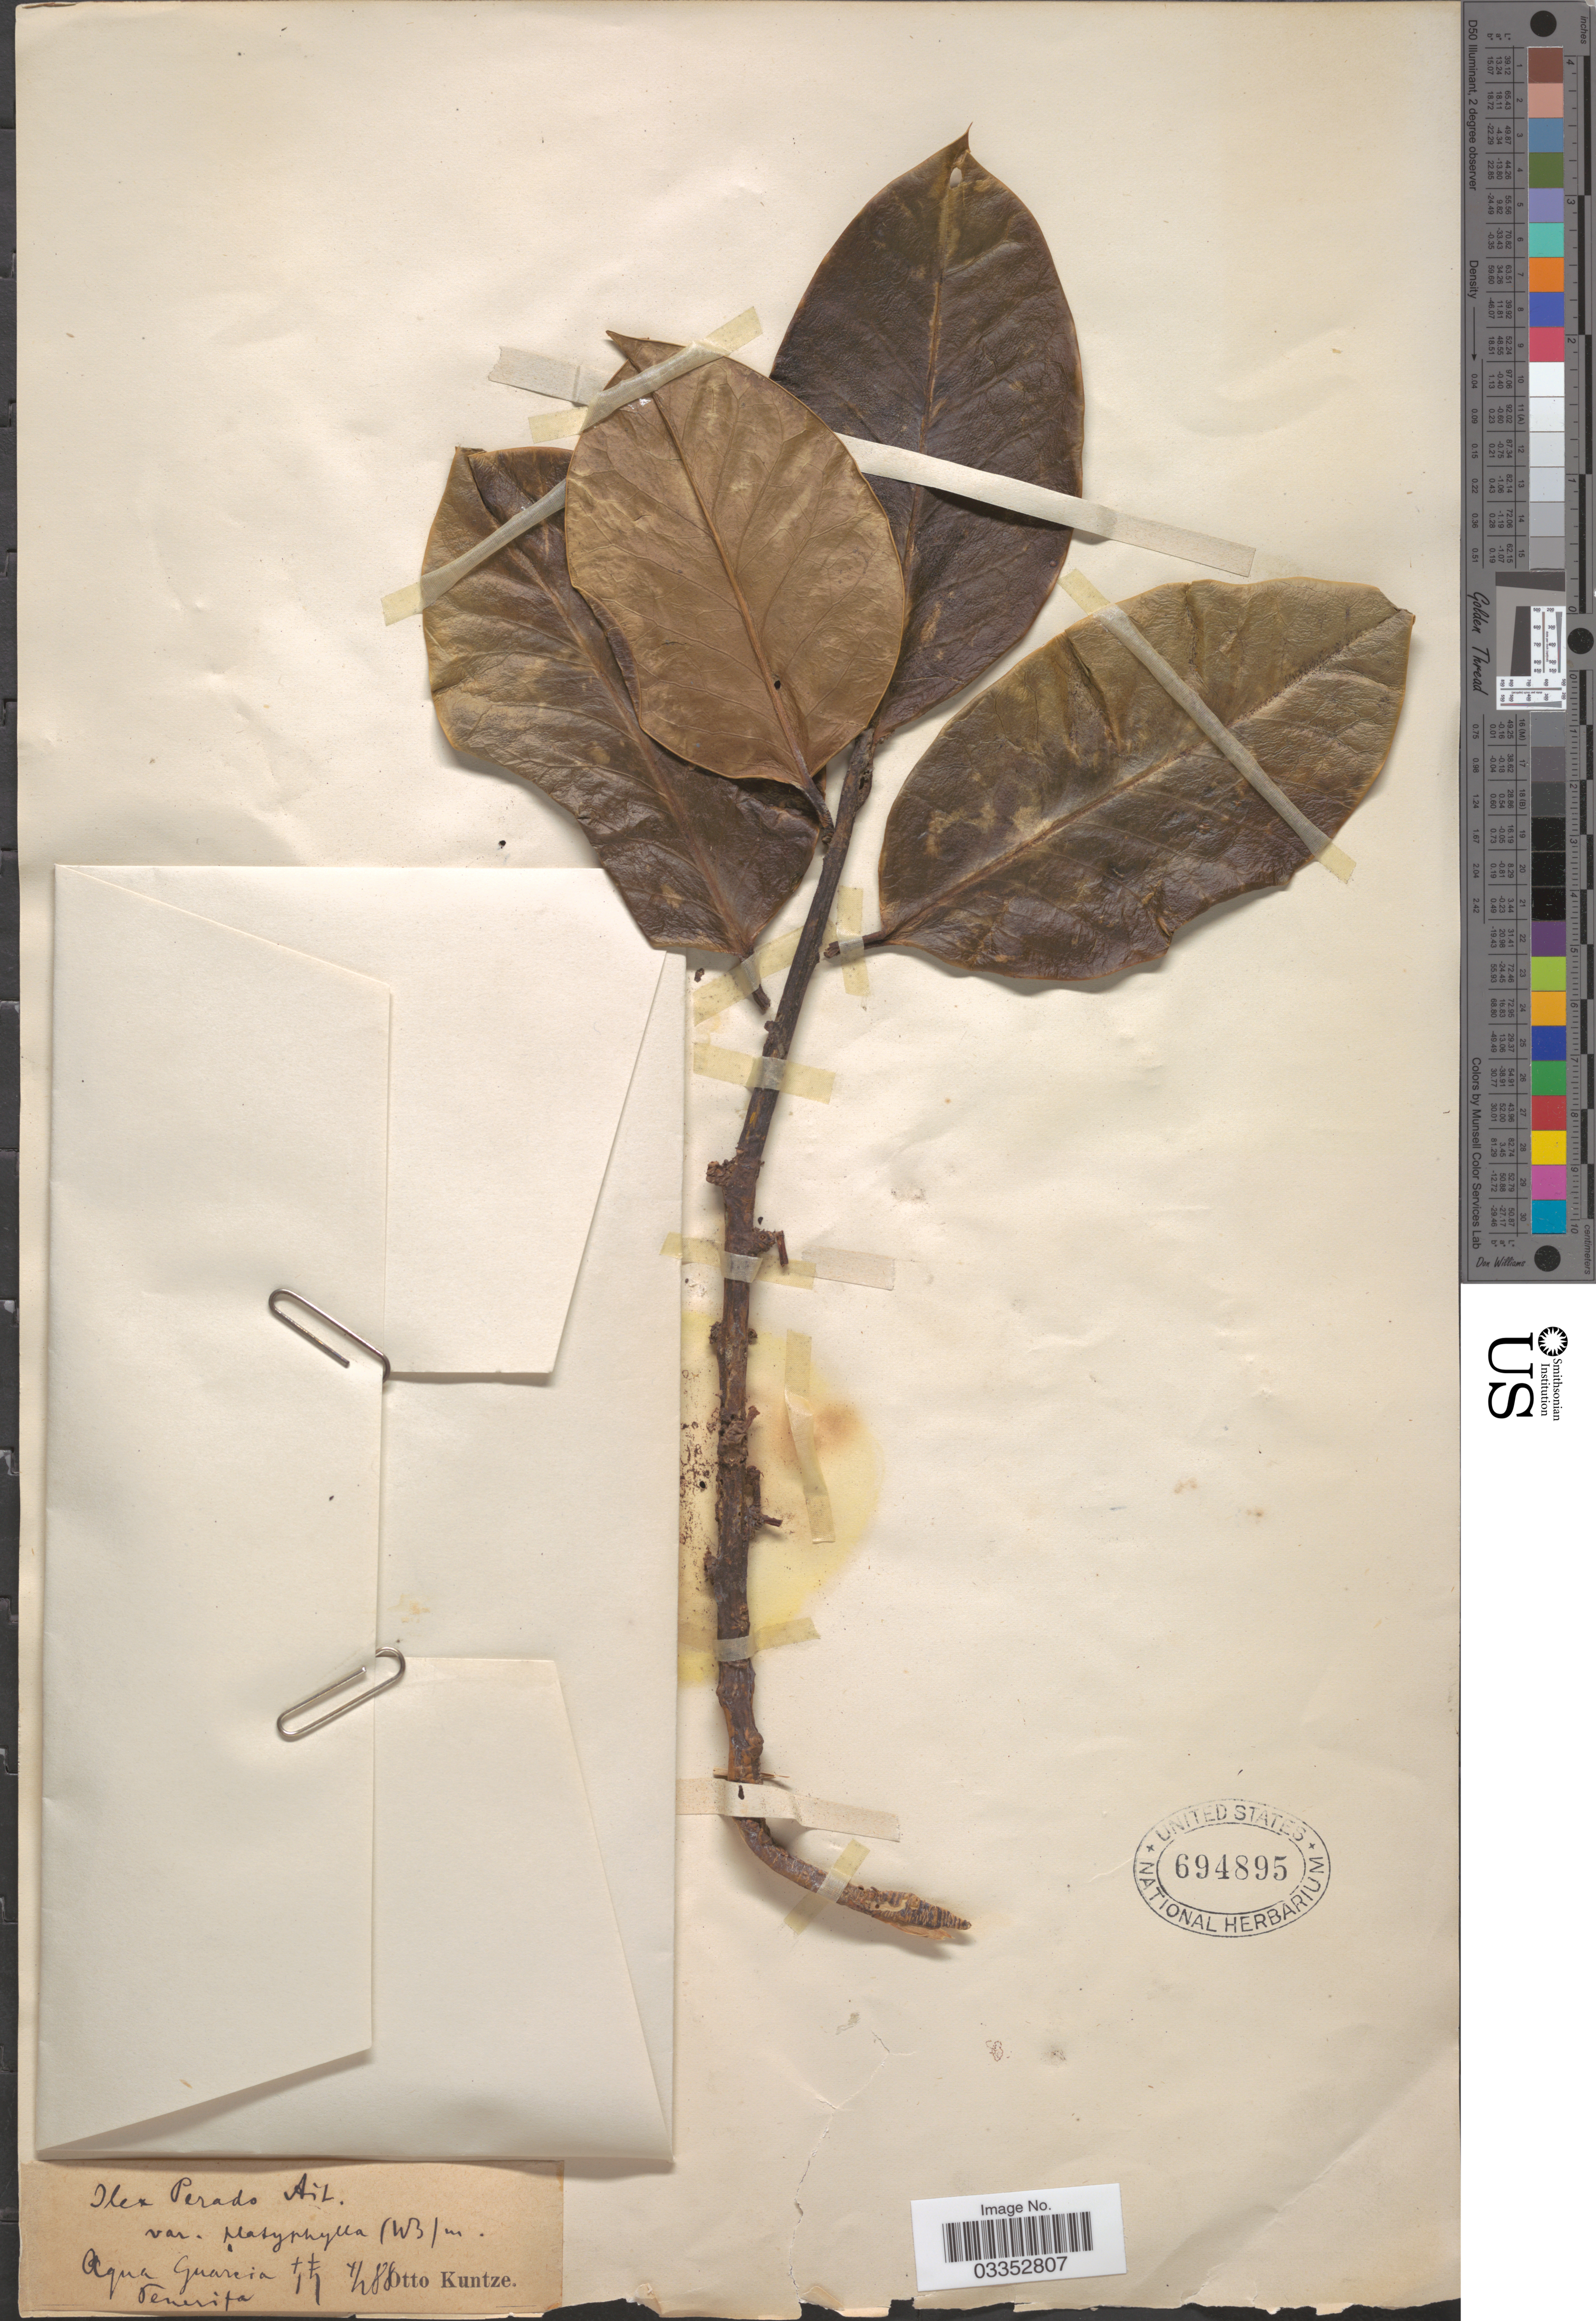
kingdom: Plantae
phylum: Tracheophyta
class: Magnoliopsida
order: Aquifoliales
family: Aquifoliaceae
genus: Ilex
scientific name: Ilex perado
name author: Aiton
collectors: C.E.O. Kuntze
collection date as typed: Transcribed d/m/y: /10/88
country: Spain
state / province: Canarias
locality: Aqua Guarica, Tenerifa.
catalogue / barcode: US 694895